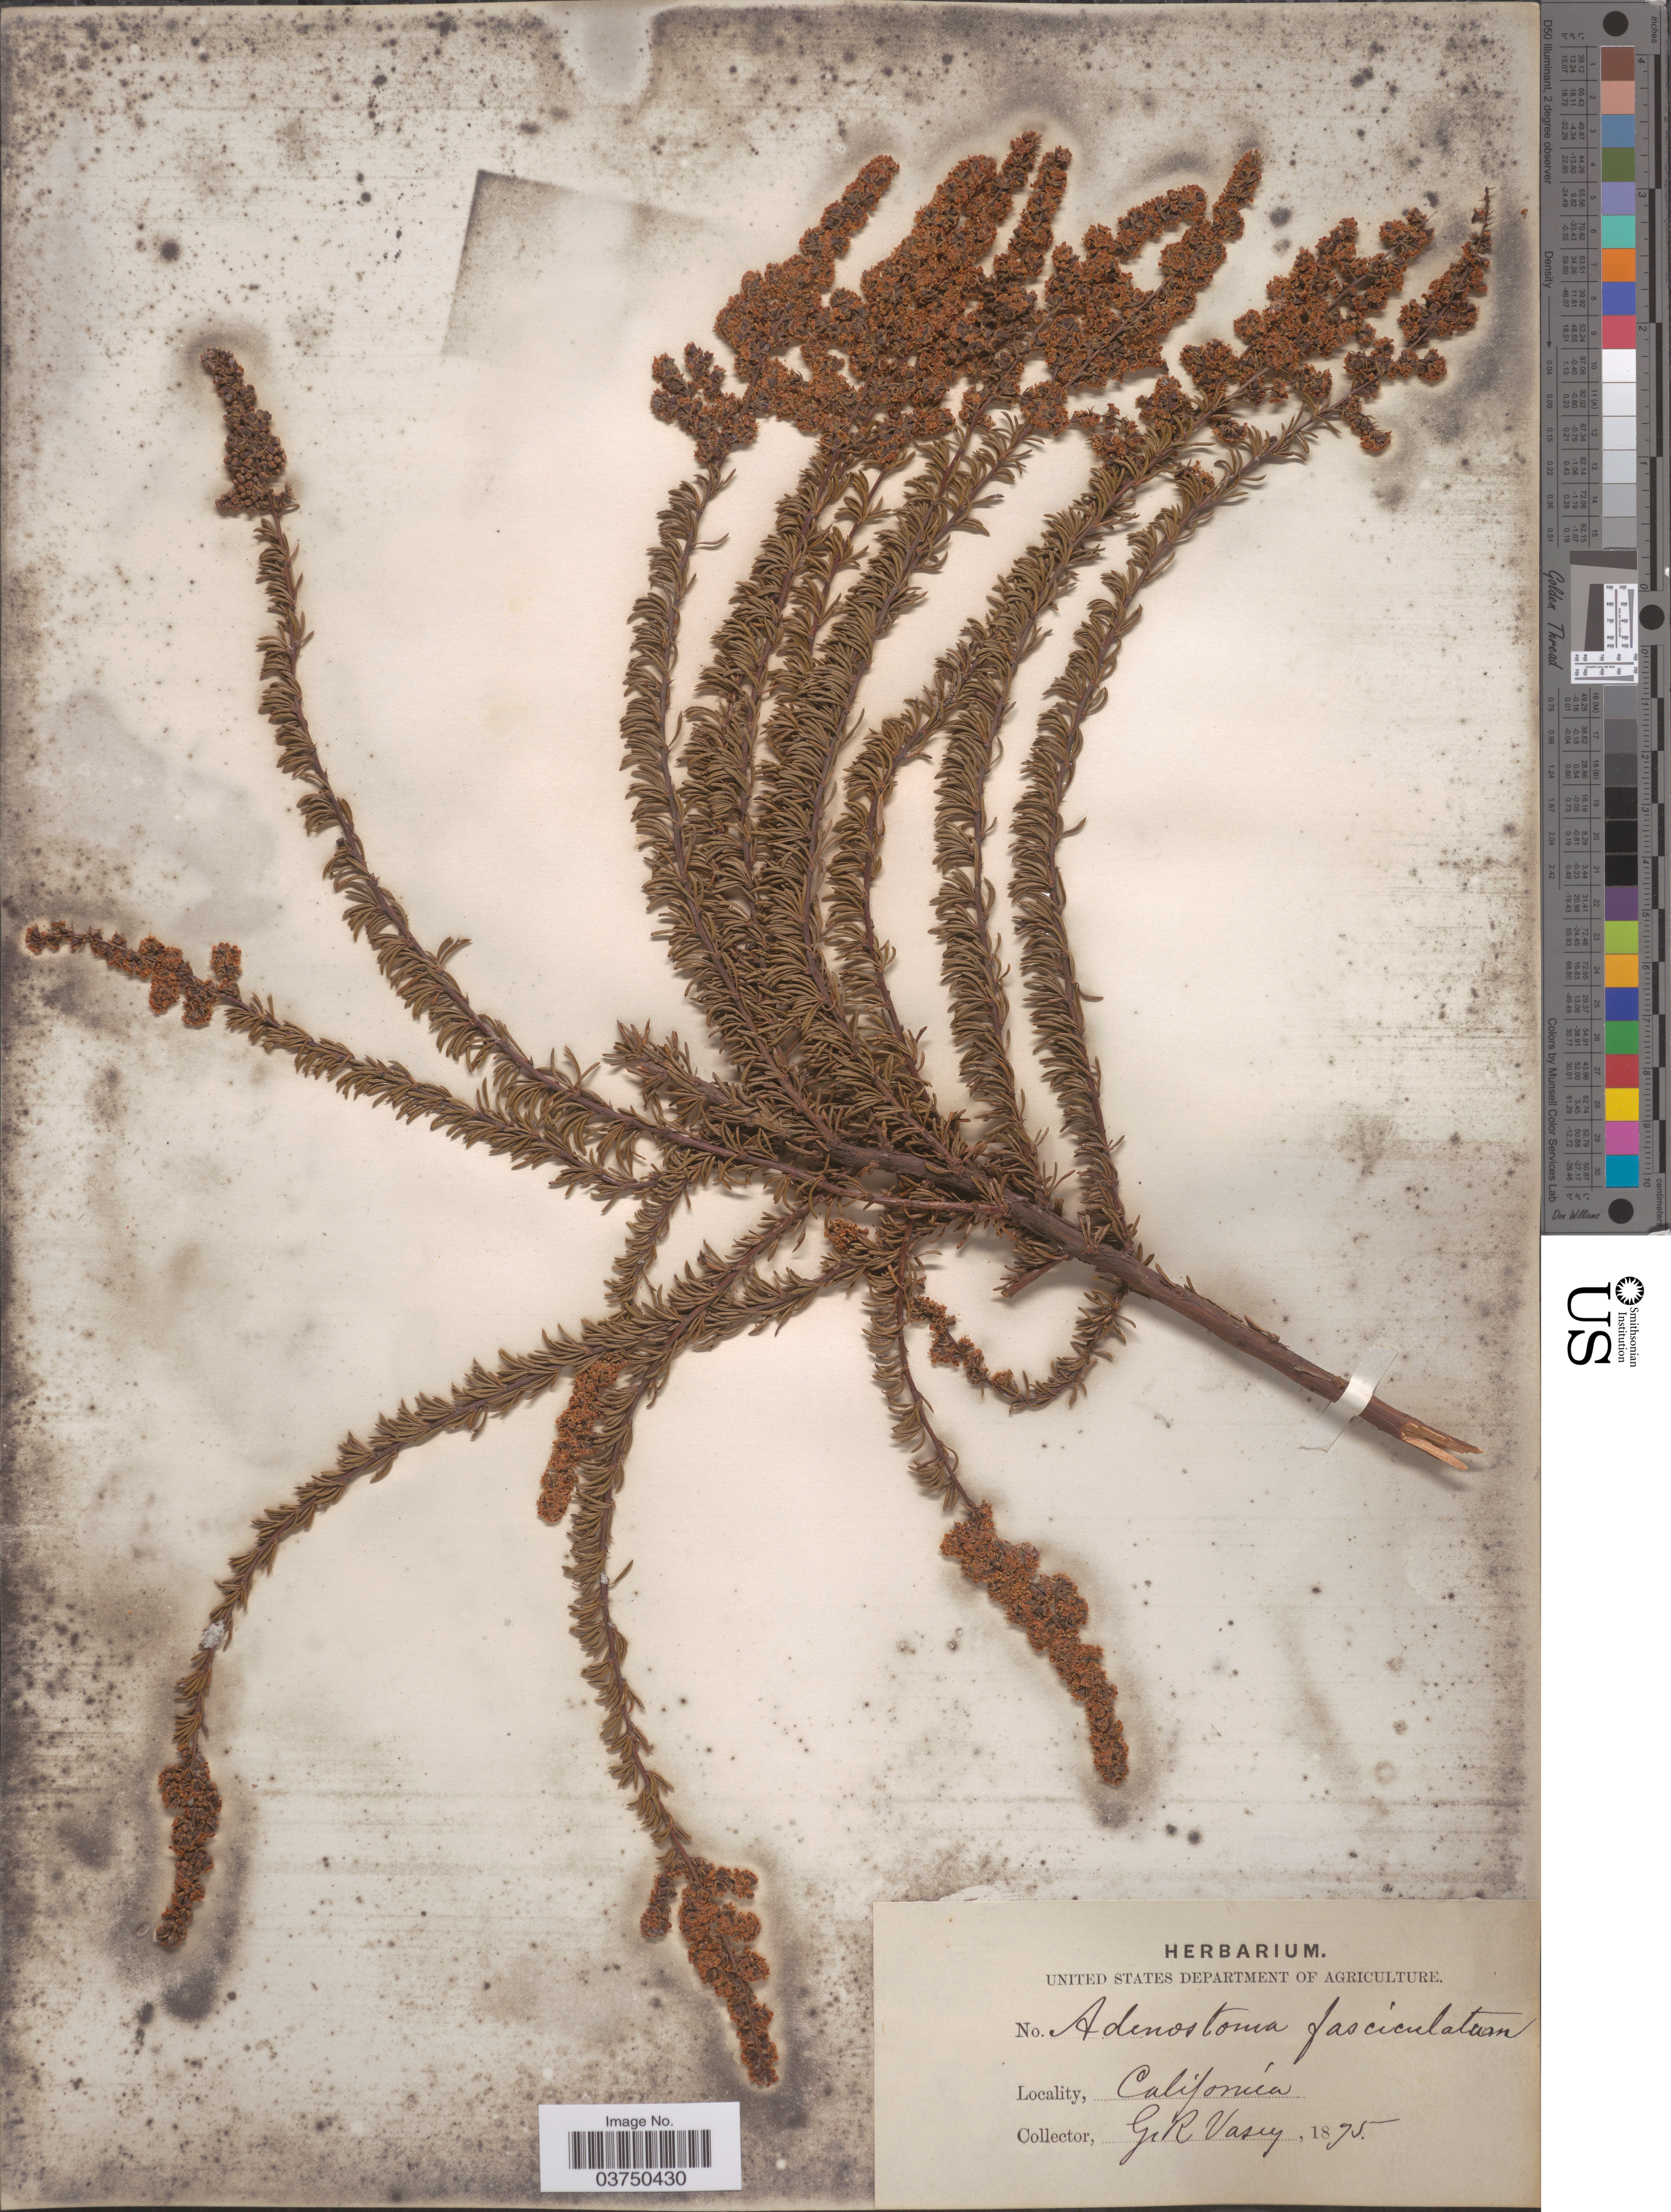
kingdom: Plantae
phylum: Tracheophyta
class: Magnoliopsida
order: Rosales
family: Rosaceae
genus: Adenostoma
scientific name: Adenostoma fasciculatum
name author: Hook. & Arn.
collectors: G. R. Vasey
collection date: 1875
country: United States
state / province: California